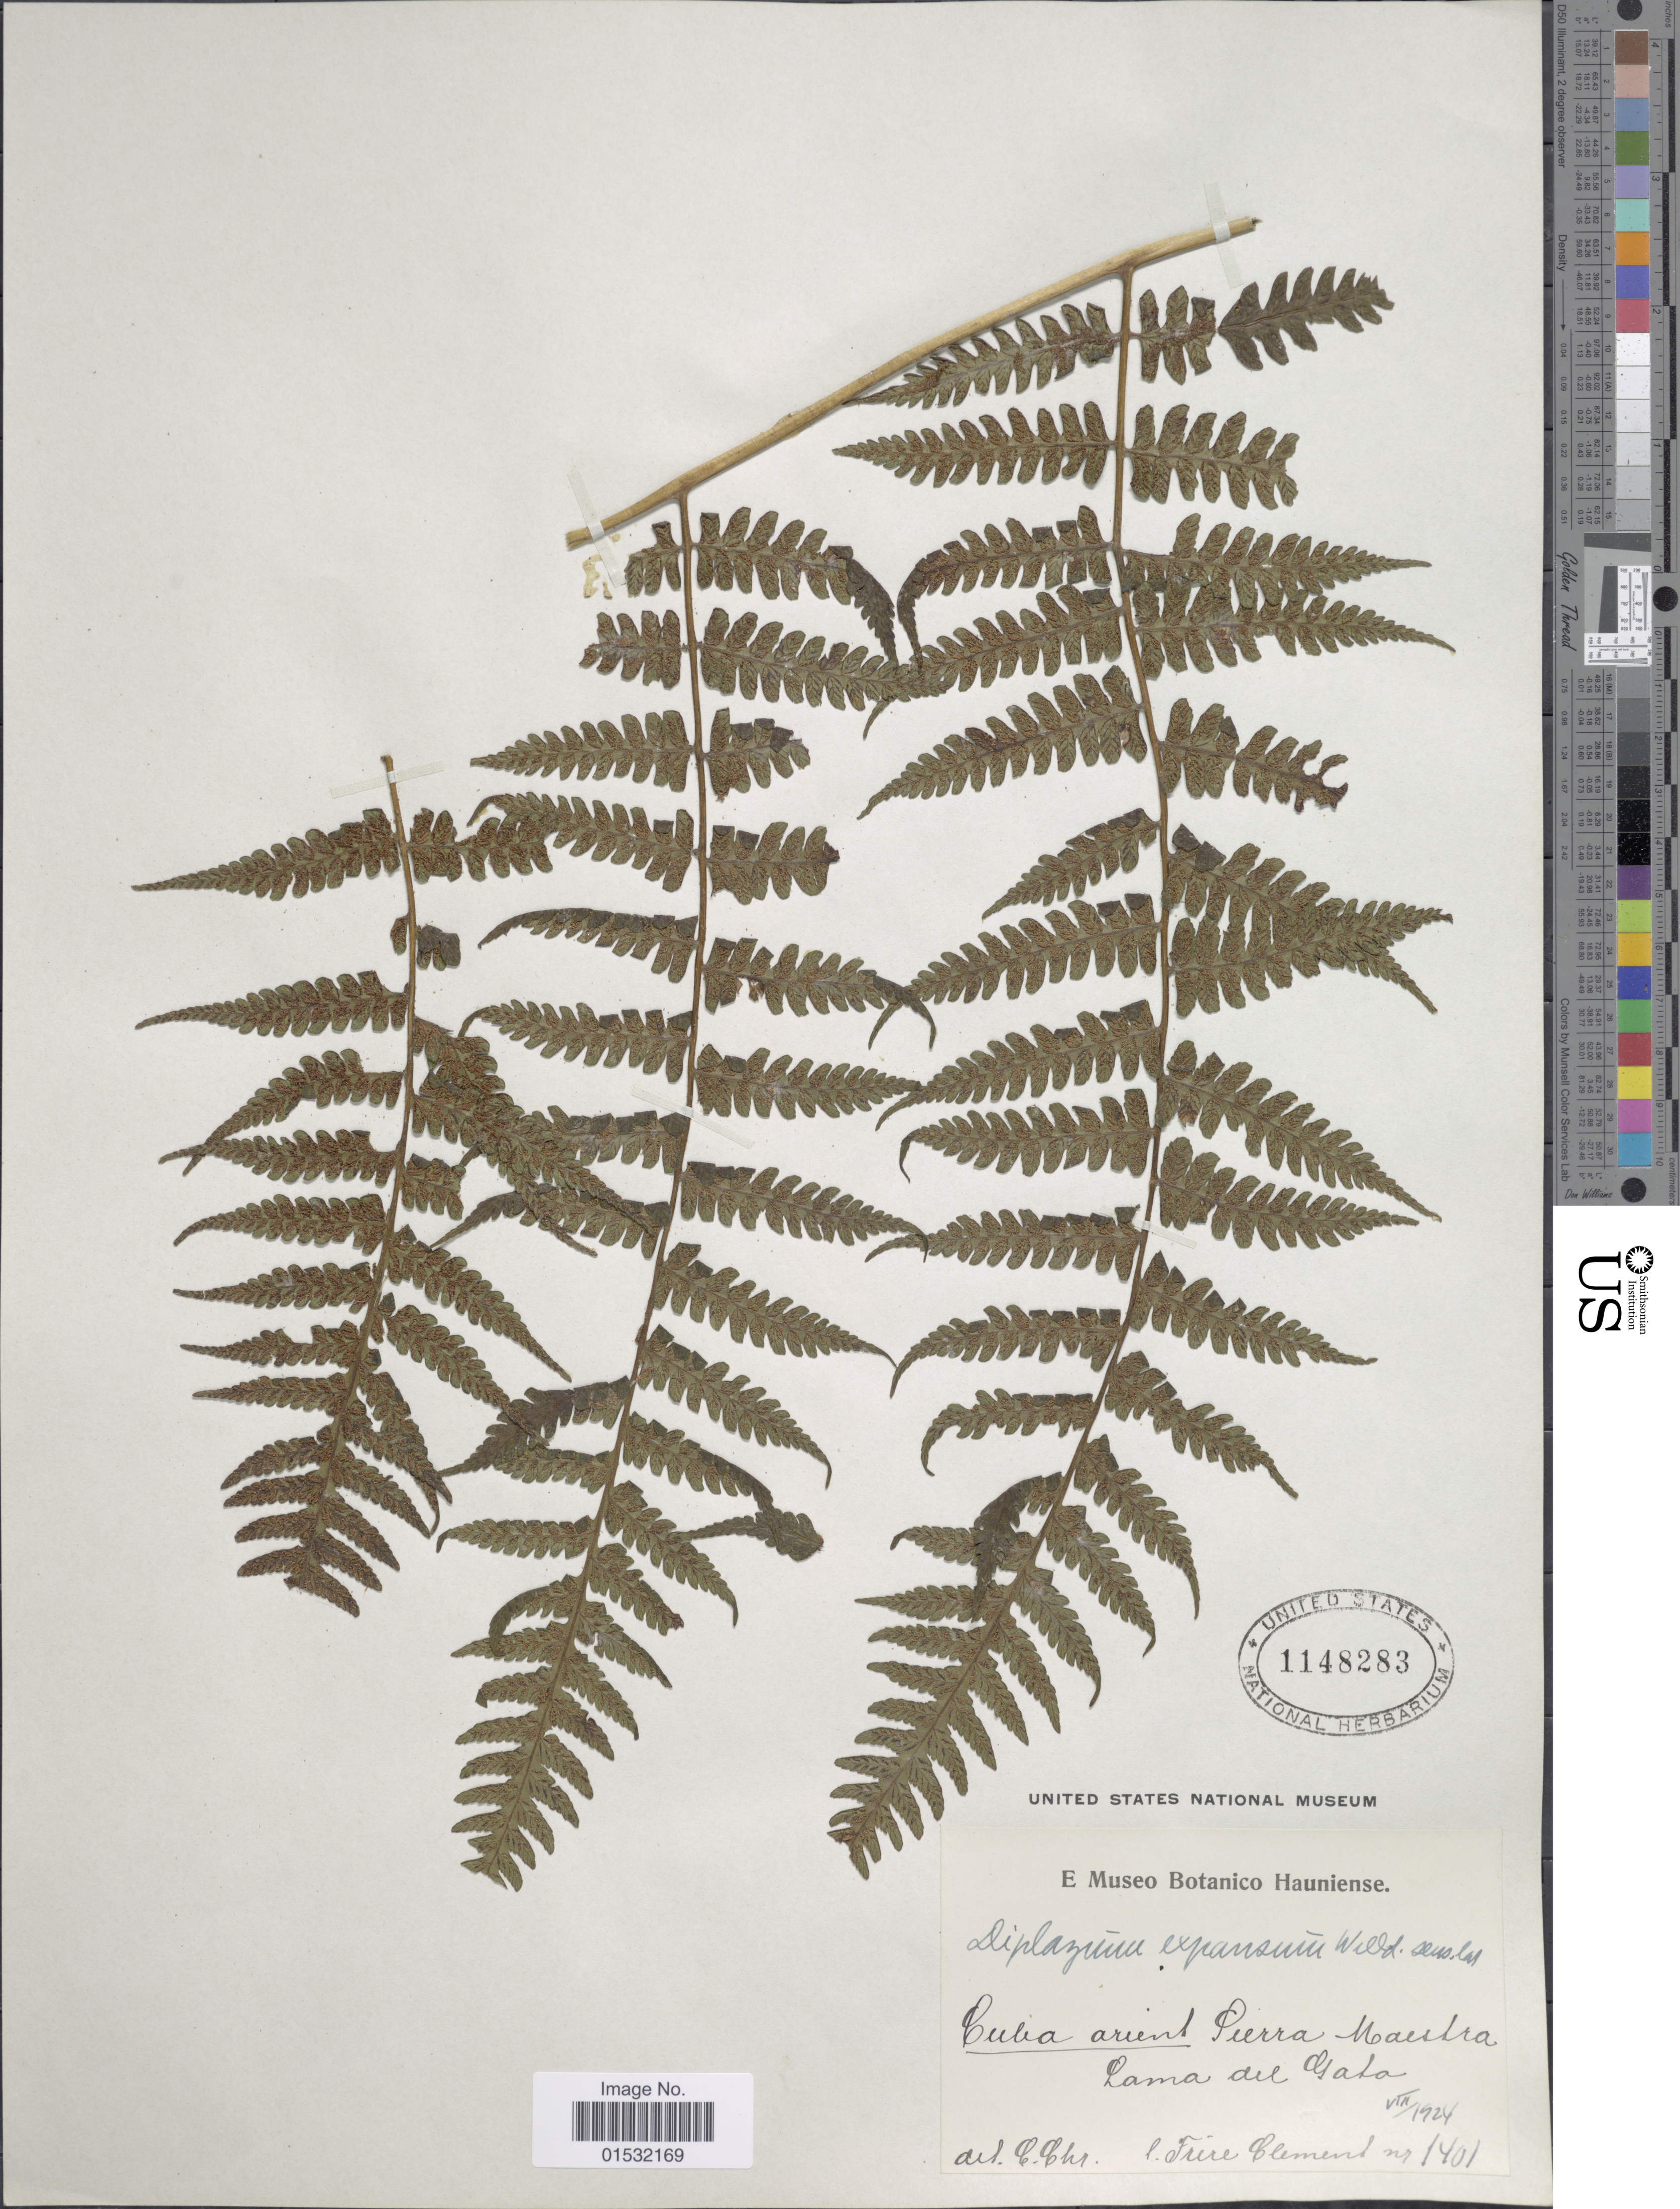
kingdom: Plantae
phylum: Tracheophyta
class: Polypodiopsida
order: Polypodiales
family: Athyriaceae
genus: Diplazium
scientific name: Diplazium fuertesii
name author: Brause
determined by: Sánchez, C.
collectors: B. Clement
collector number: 1401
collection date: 1924-08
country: Cuba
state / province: Oriente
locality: Sierra Maestra. Lama del Gato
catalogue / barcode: US 1148283